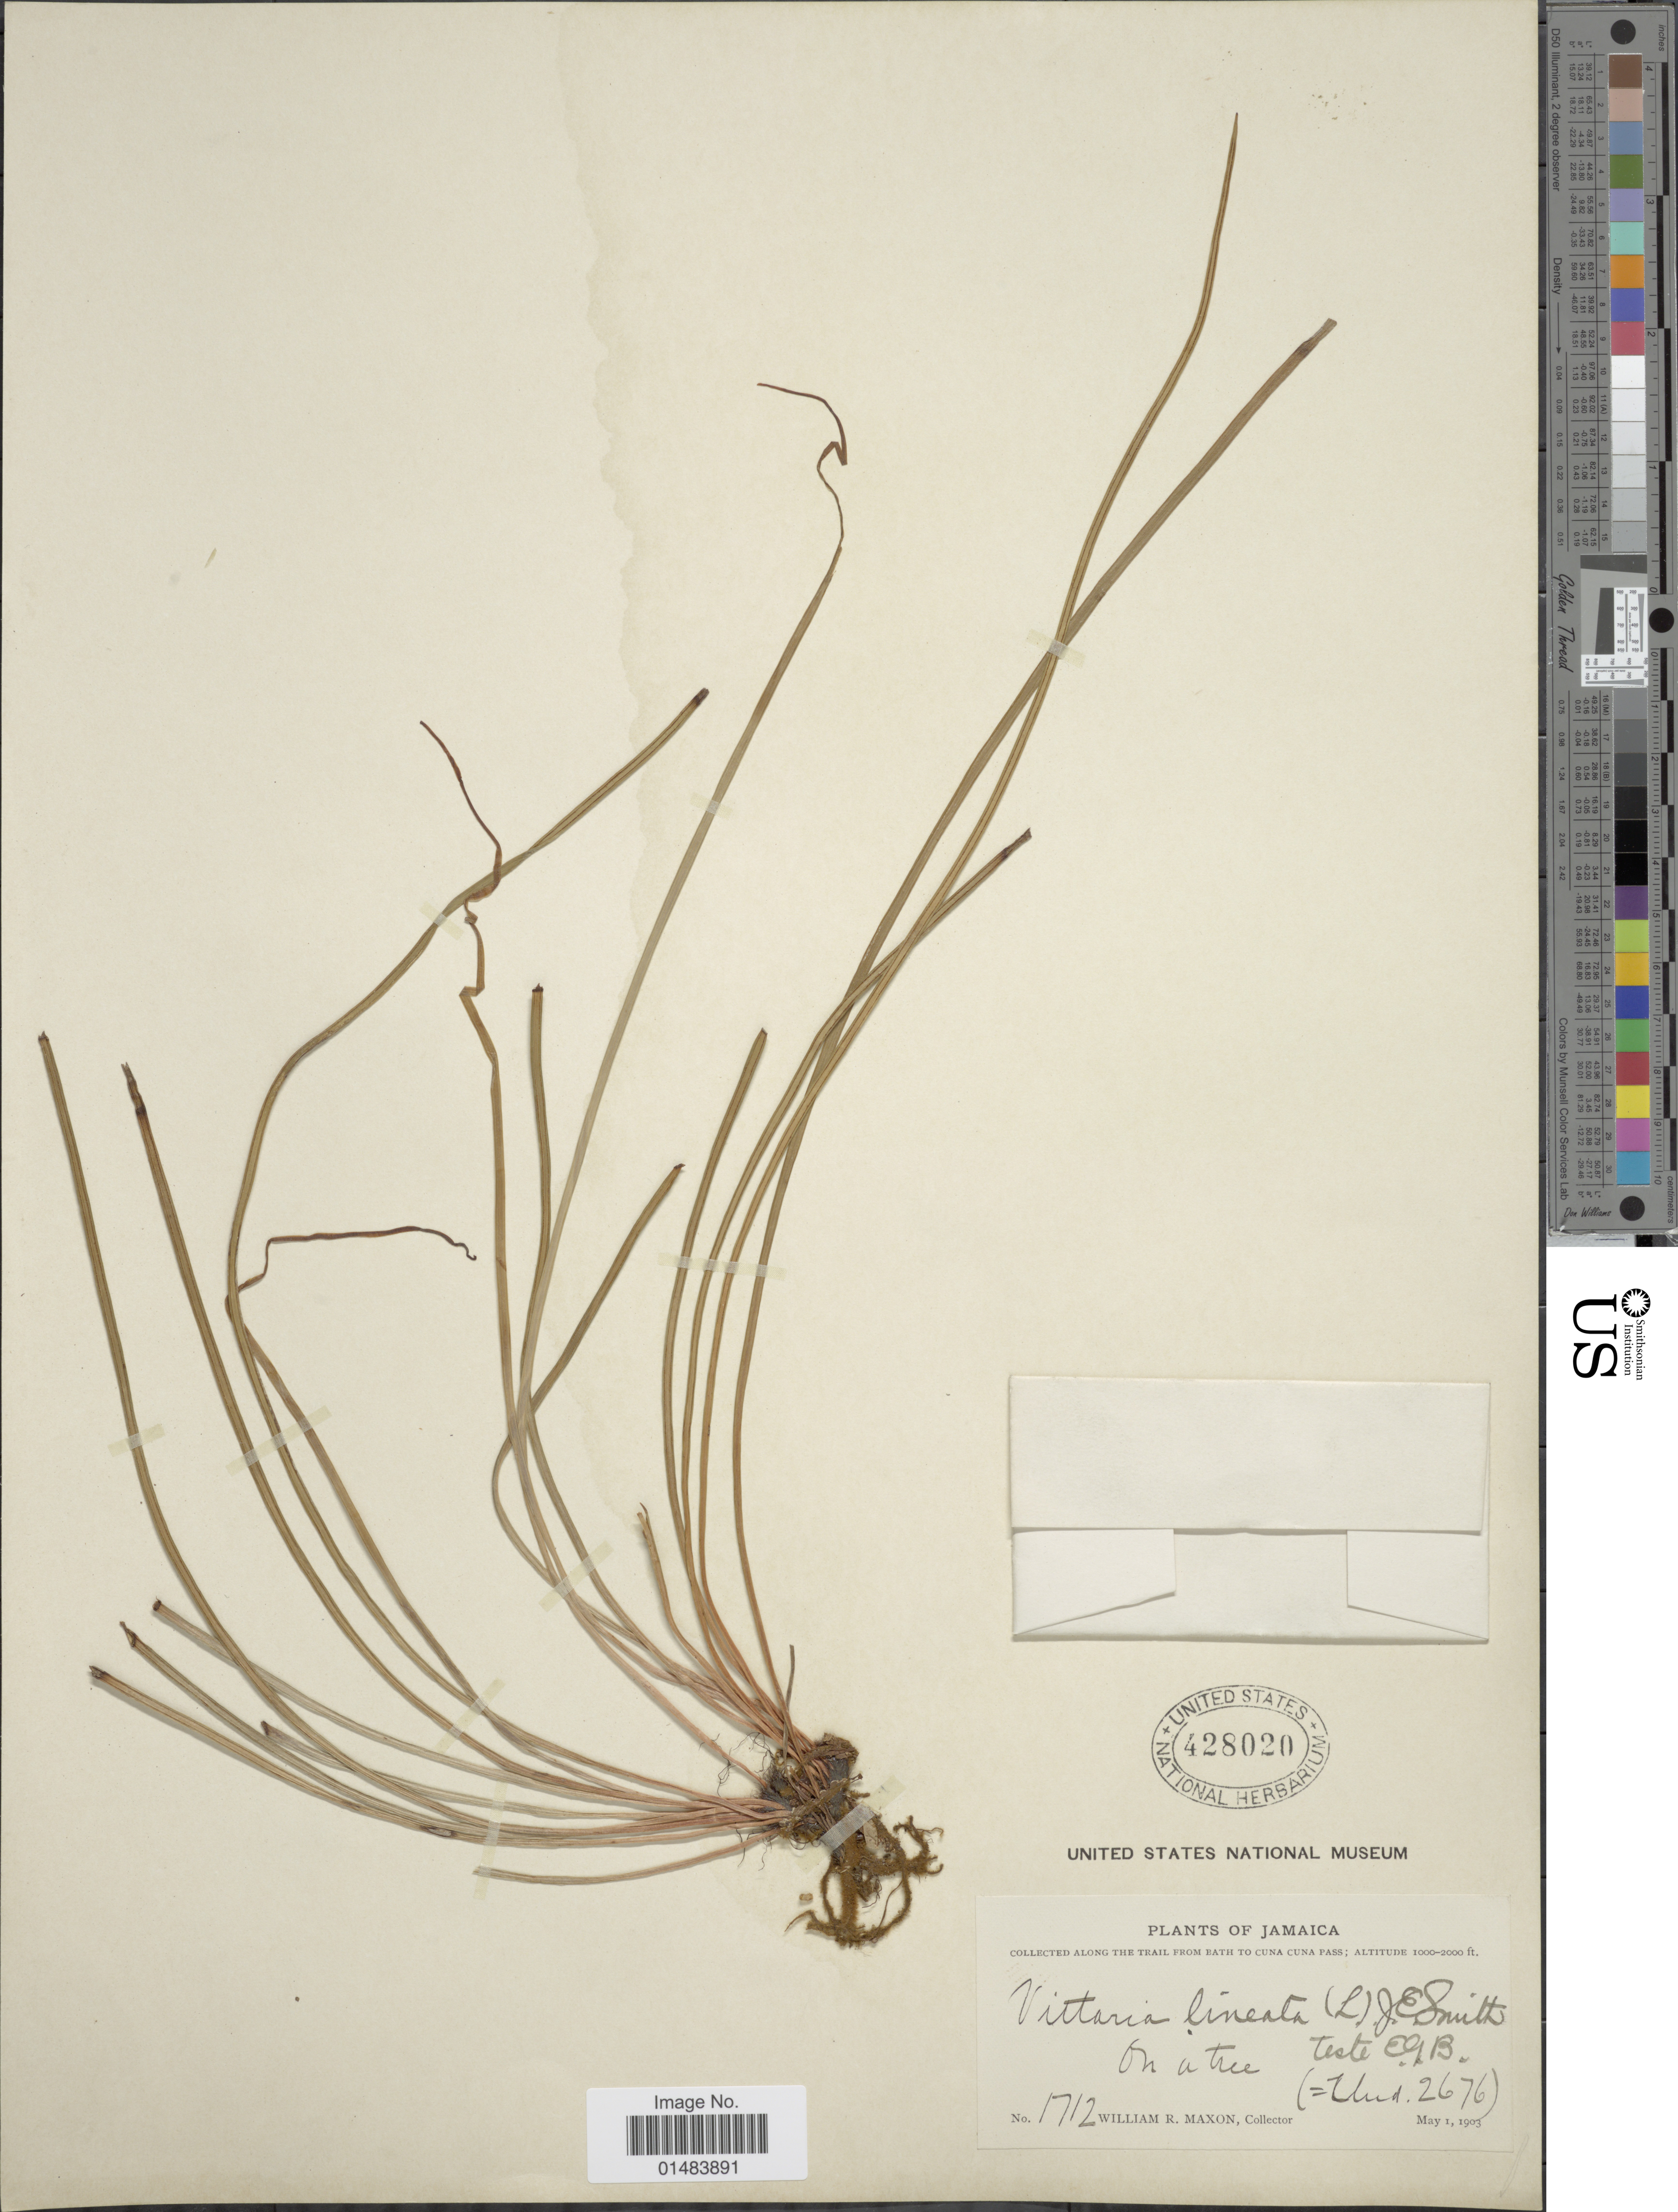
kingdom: Plantae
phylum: Tracheophyta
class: Polypodiopsida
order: Polypodiales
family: Pteridaceae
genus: Vittaria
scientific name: Vittaria lineata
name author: (L.) Sm.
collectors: W. R. Maxon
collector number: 1712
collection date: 1903-05-01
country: Jamaica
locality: Jamaica, along the trail from Bath to Cuna Cuna Pas.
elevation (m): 305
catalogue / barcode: US 428020